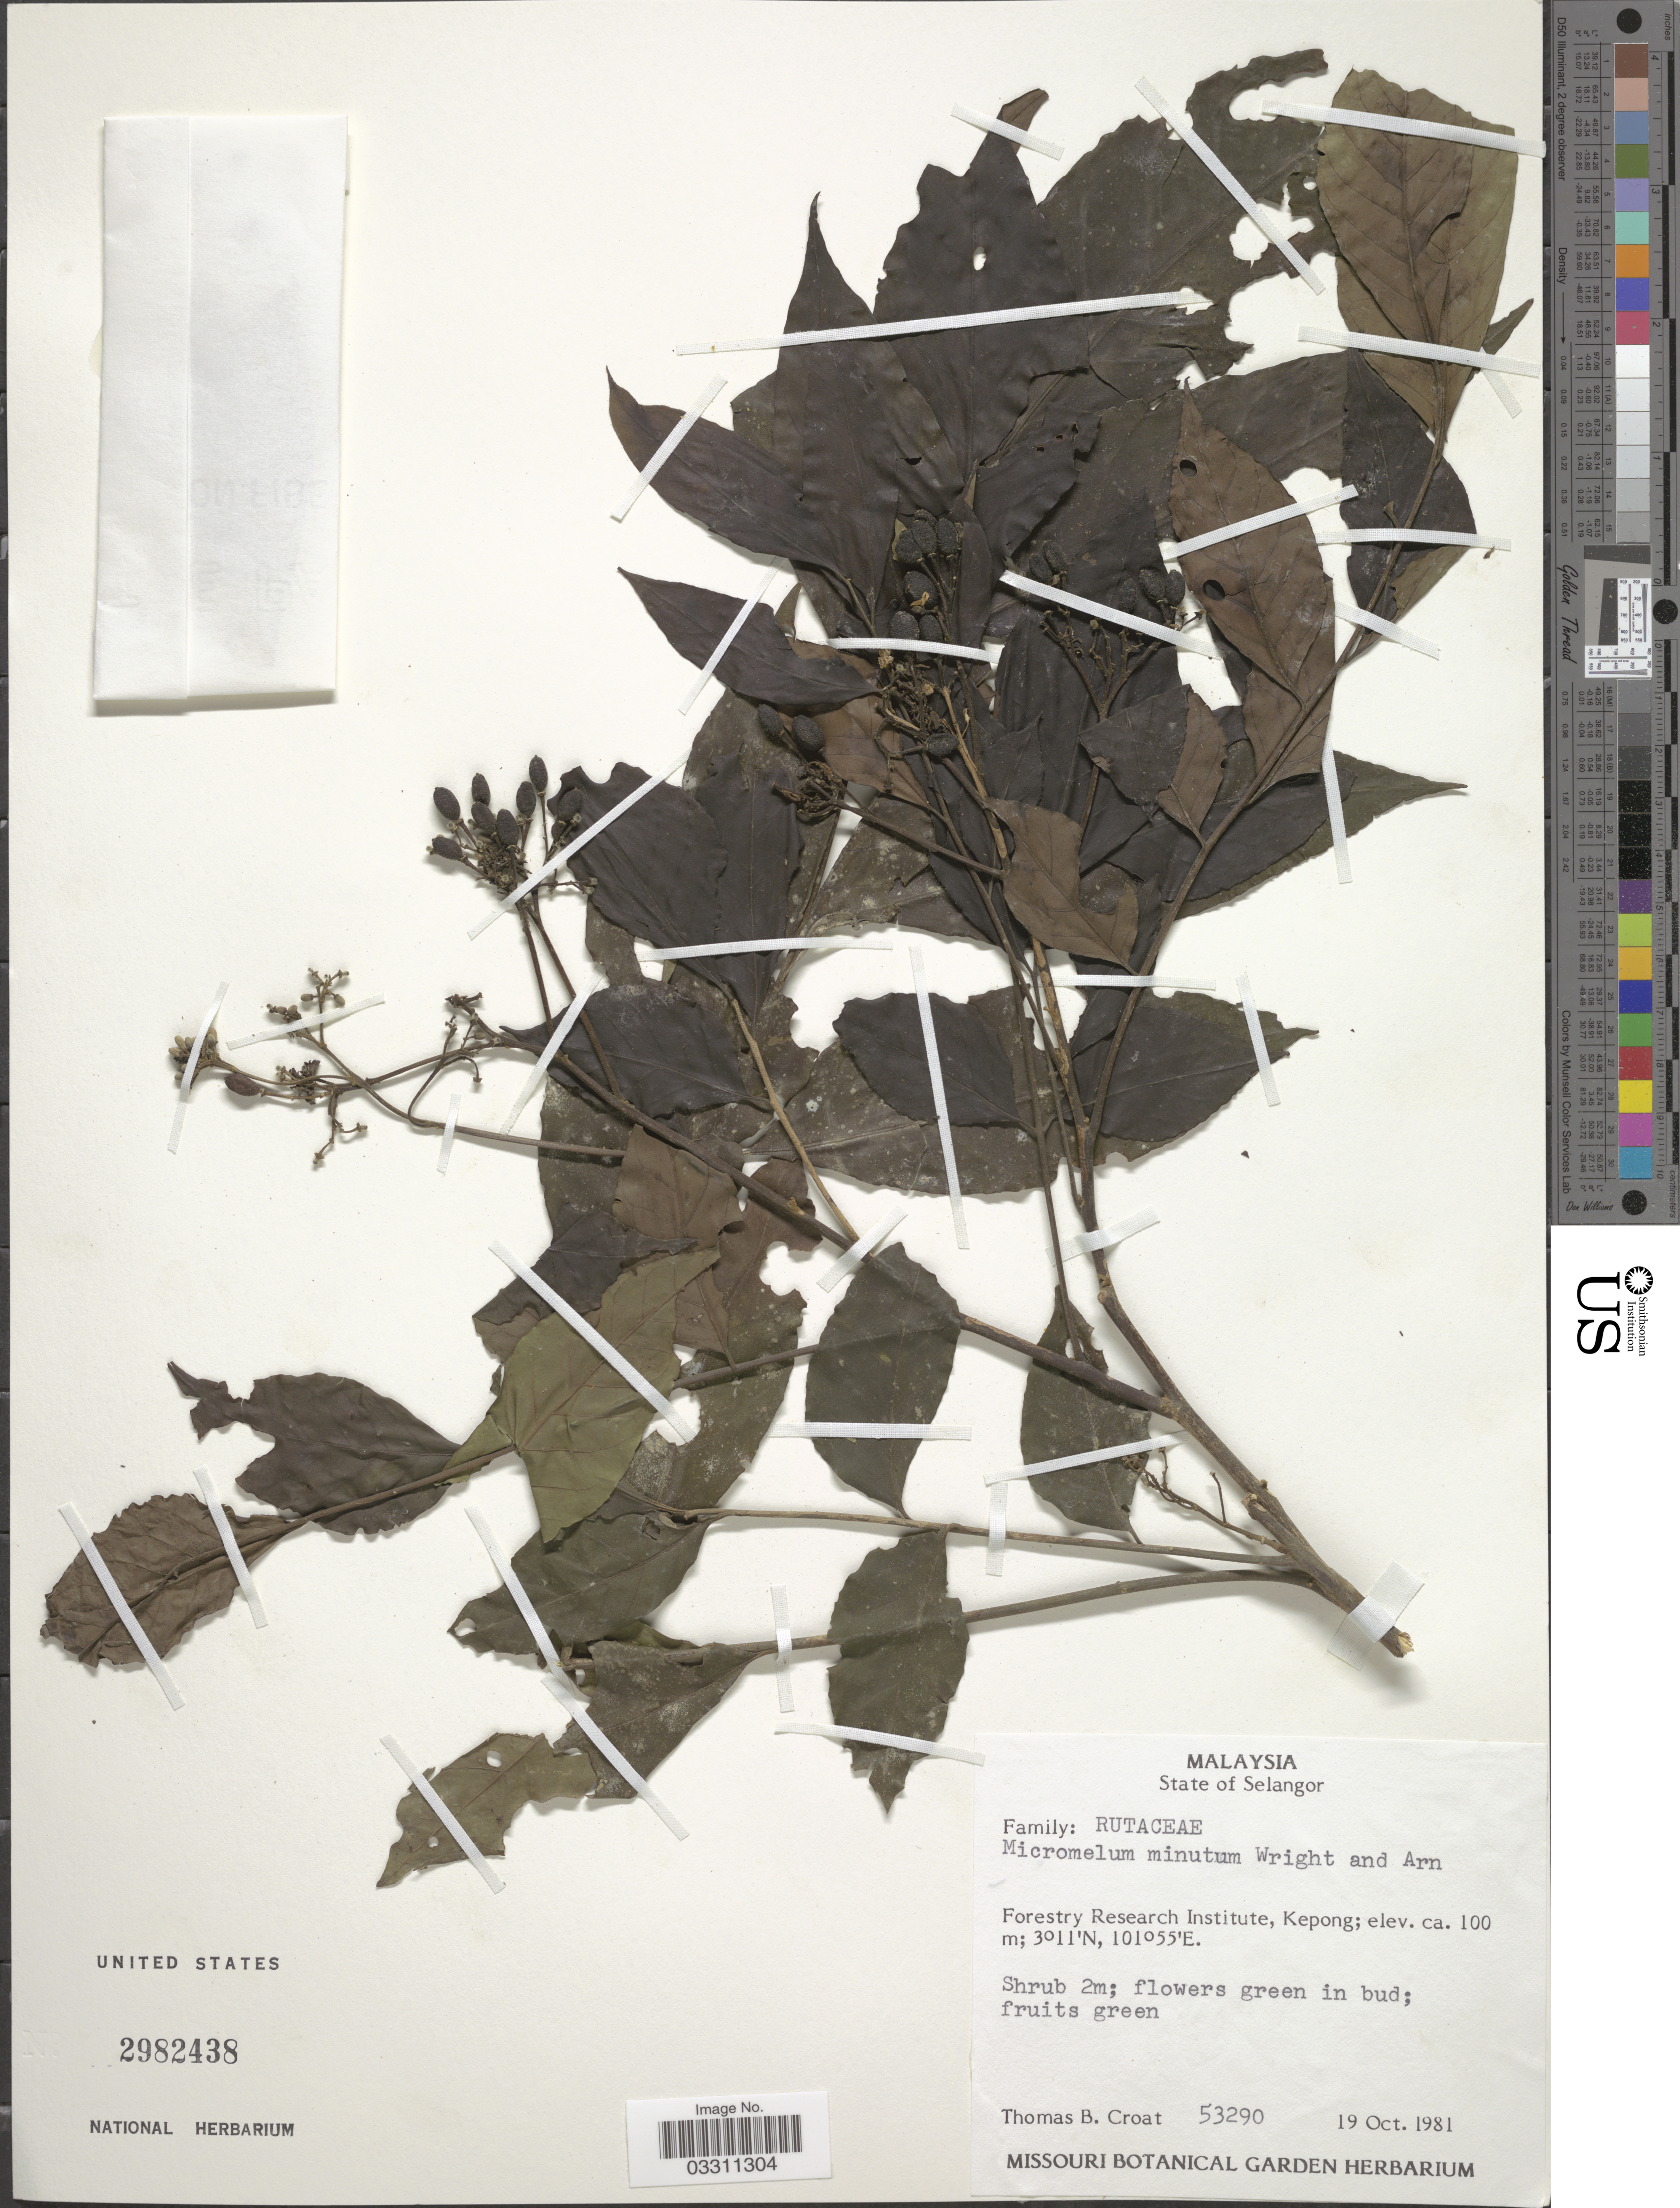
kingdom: Plantae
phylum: Tracheophyta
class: Magnoliopsida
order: Sapindales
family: Rutaceae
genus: Micromelum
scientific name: Micromelum minutum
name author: (G. Forst.) Wight & Arn.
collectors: T. B. Croat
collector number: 53290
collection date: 1981-10-19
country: Malaysia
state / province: Selangor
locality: Malaysia. Forestry Research Institute, Kepong.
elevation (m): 100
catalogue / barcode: US 2982438